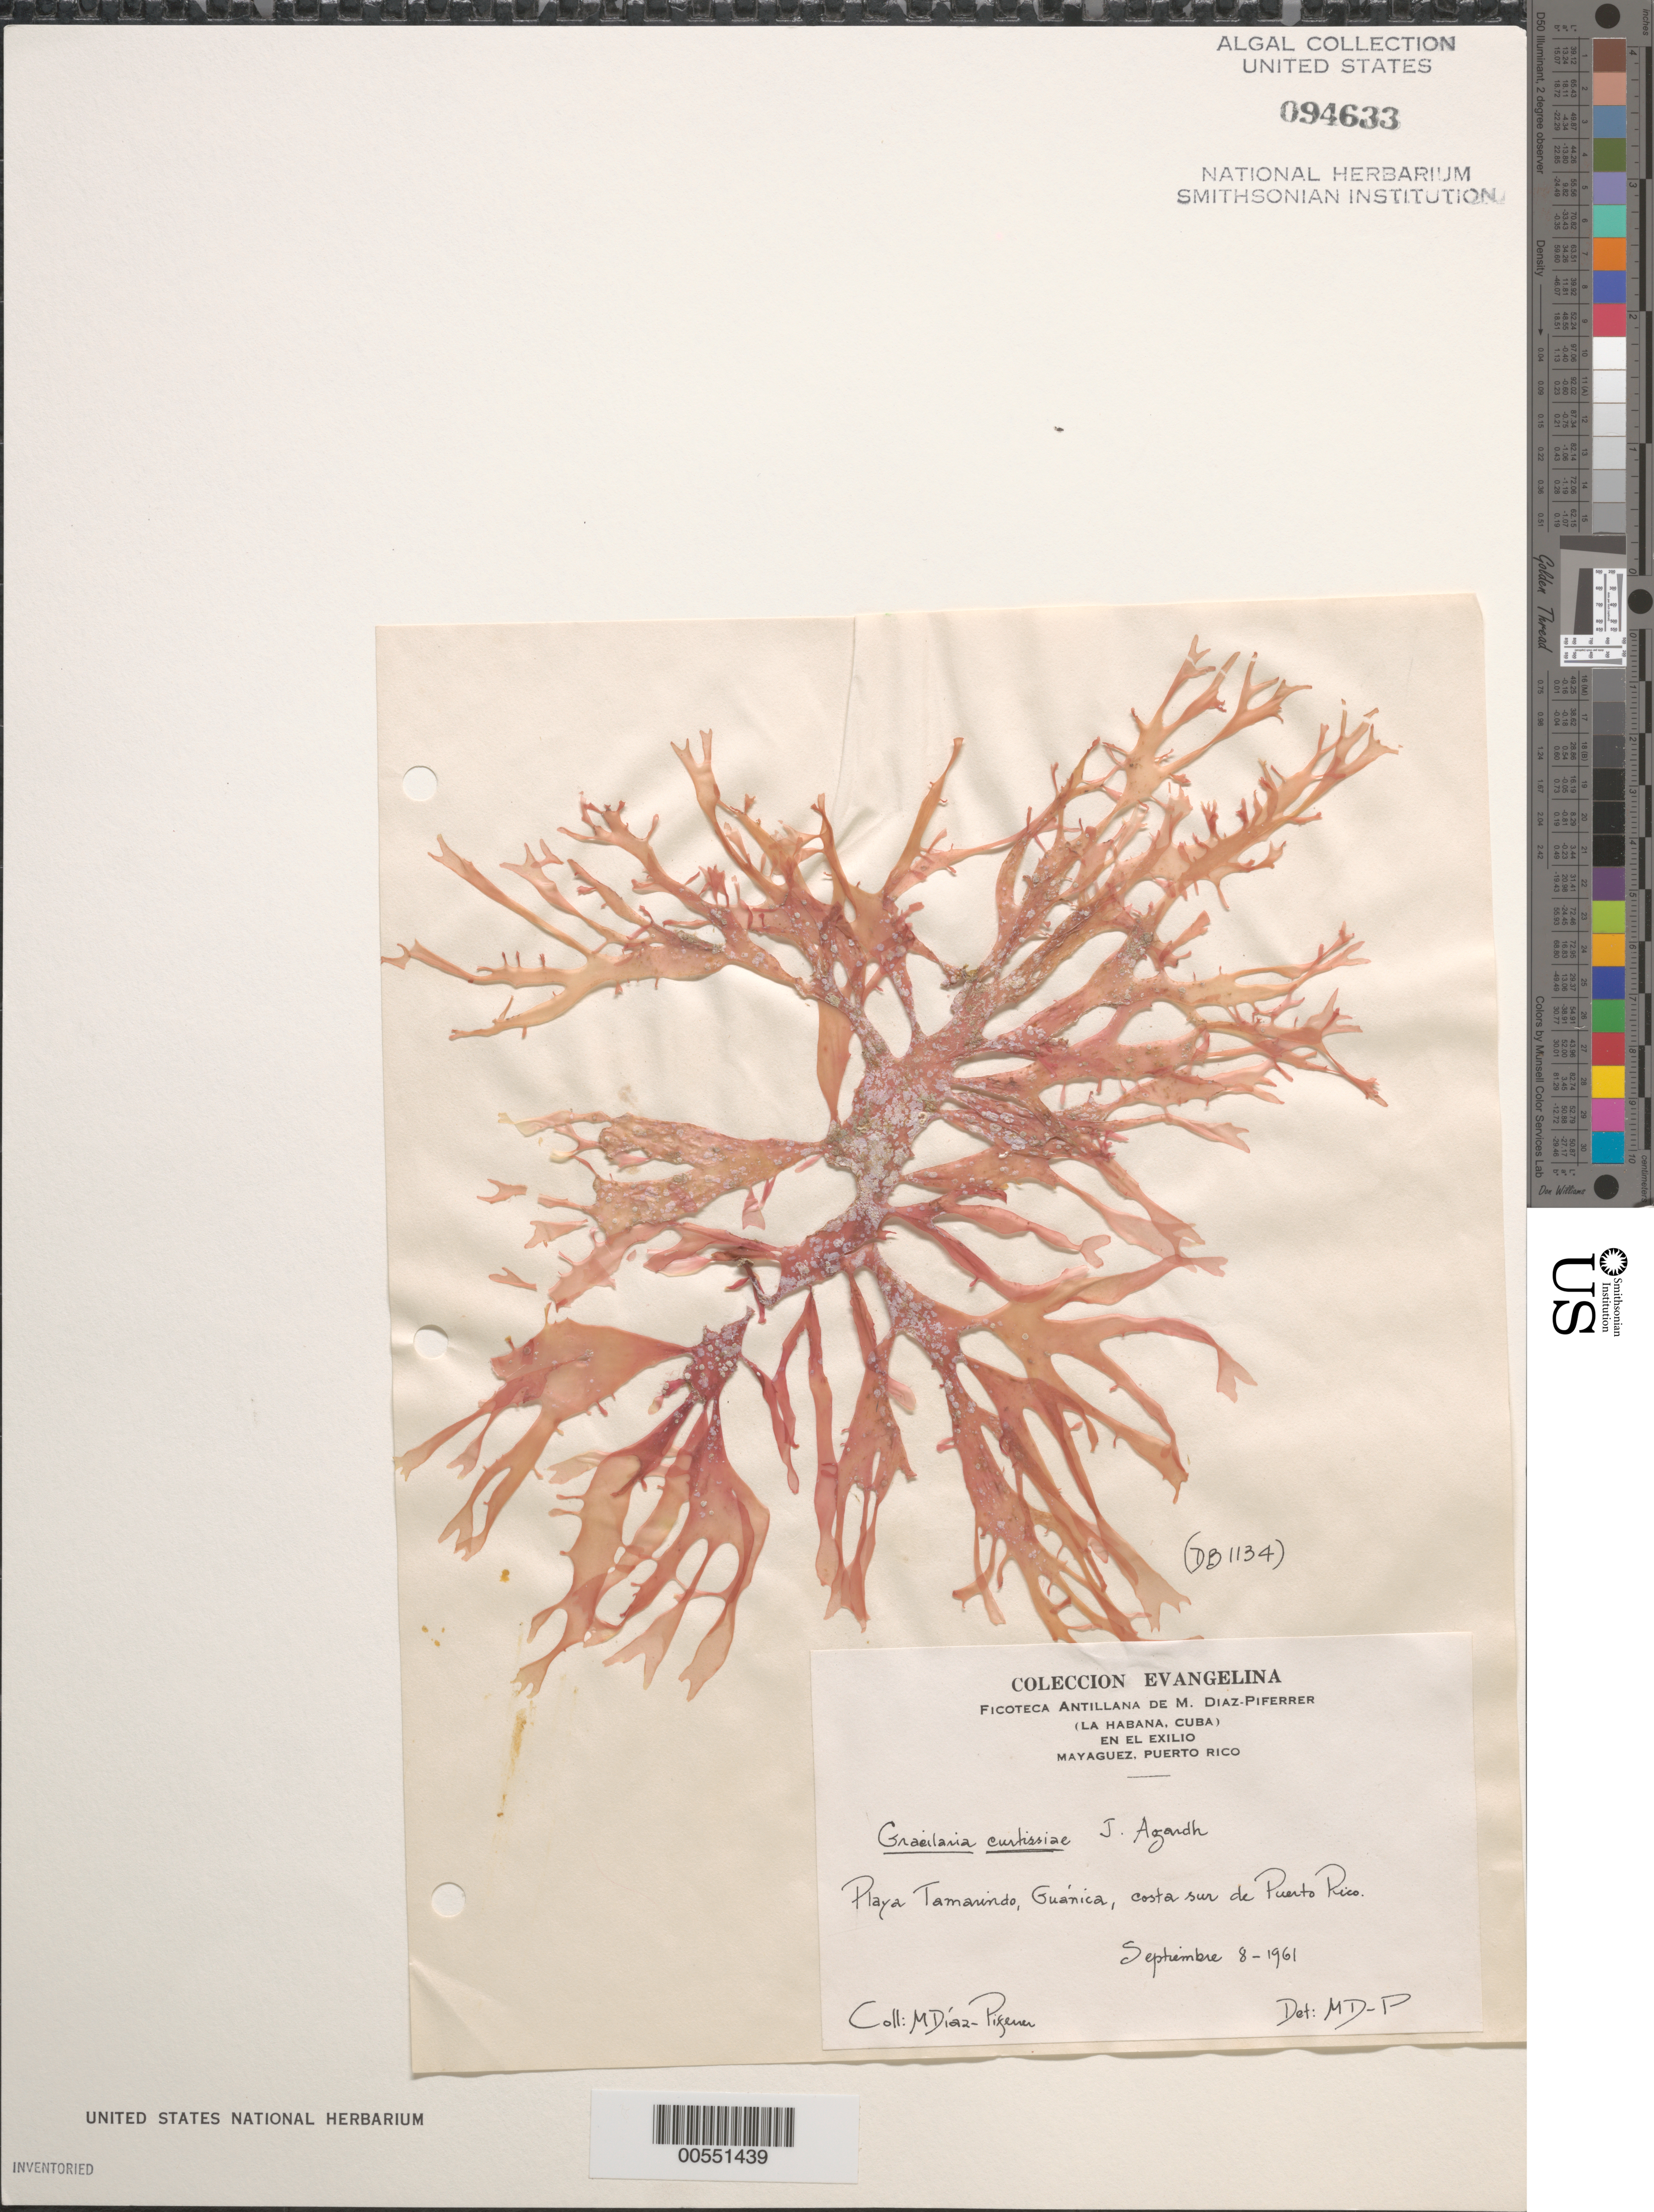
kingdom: Plantae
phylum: Rhodophyta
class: Florideophyceae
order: Gracilariales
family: Gracilariaceae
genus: Gracilaria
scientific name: Gracilaria cearensis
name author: (A.B. Joly & F.C. Pinheiro in A.B. Joly et al.) A.B. Joly & F.C. Pinheiro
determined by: Ballantine, D. L.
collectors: M. Diaz-Piferrer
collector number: DB-1134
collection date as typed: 08 Sep 1961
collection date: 1961-09-08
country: Puerto Rico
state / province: Guanica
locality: Playa tamarindo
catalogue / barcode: US 94633